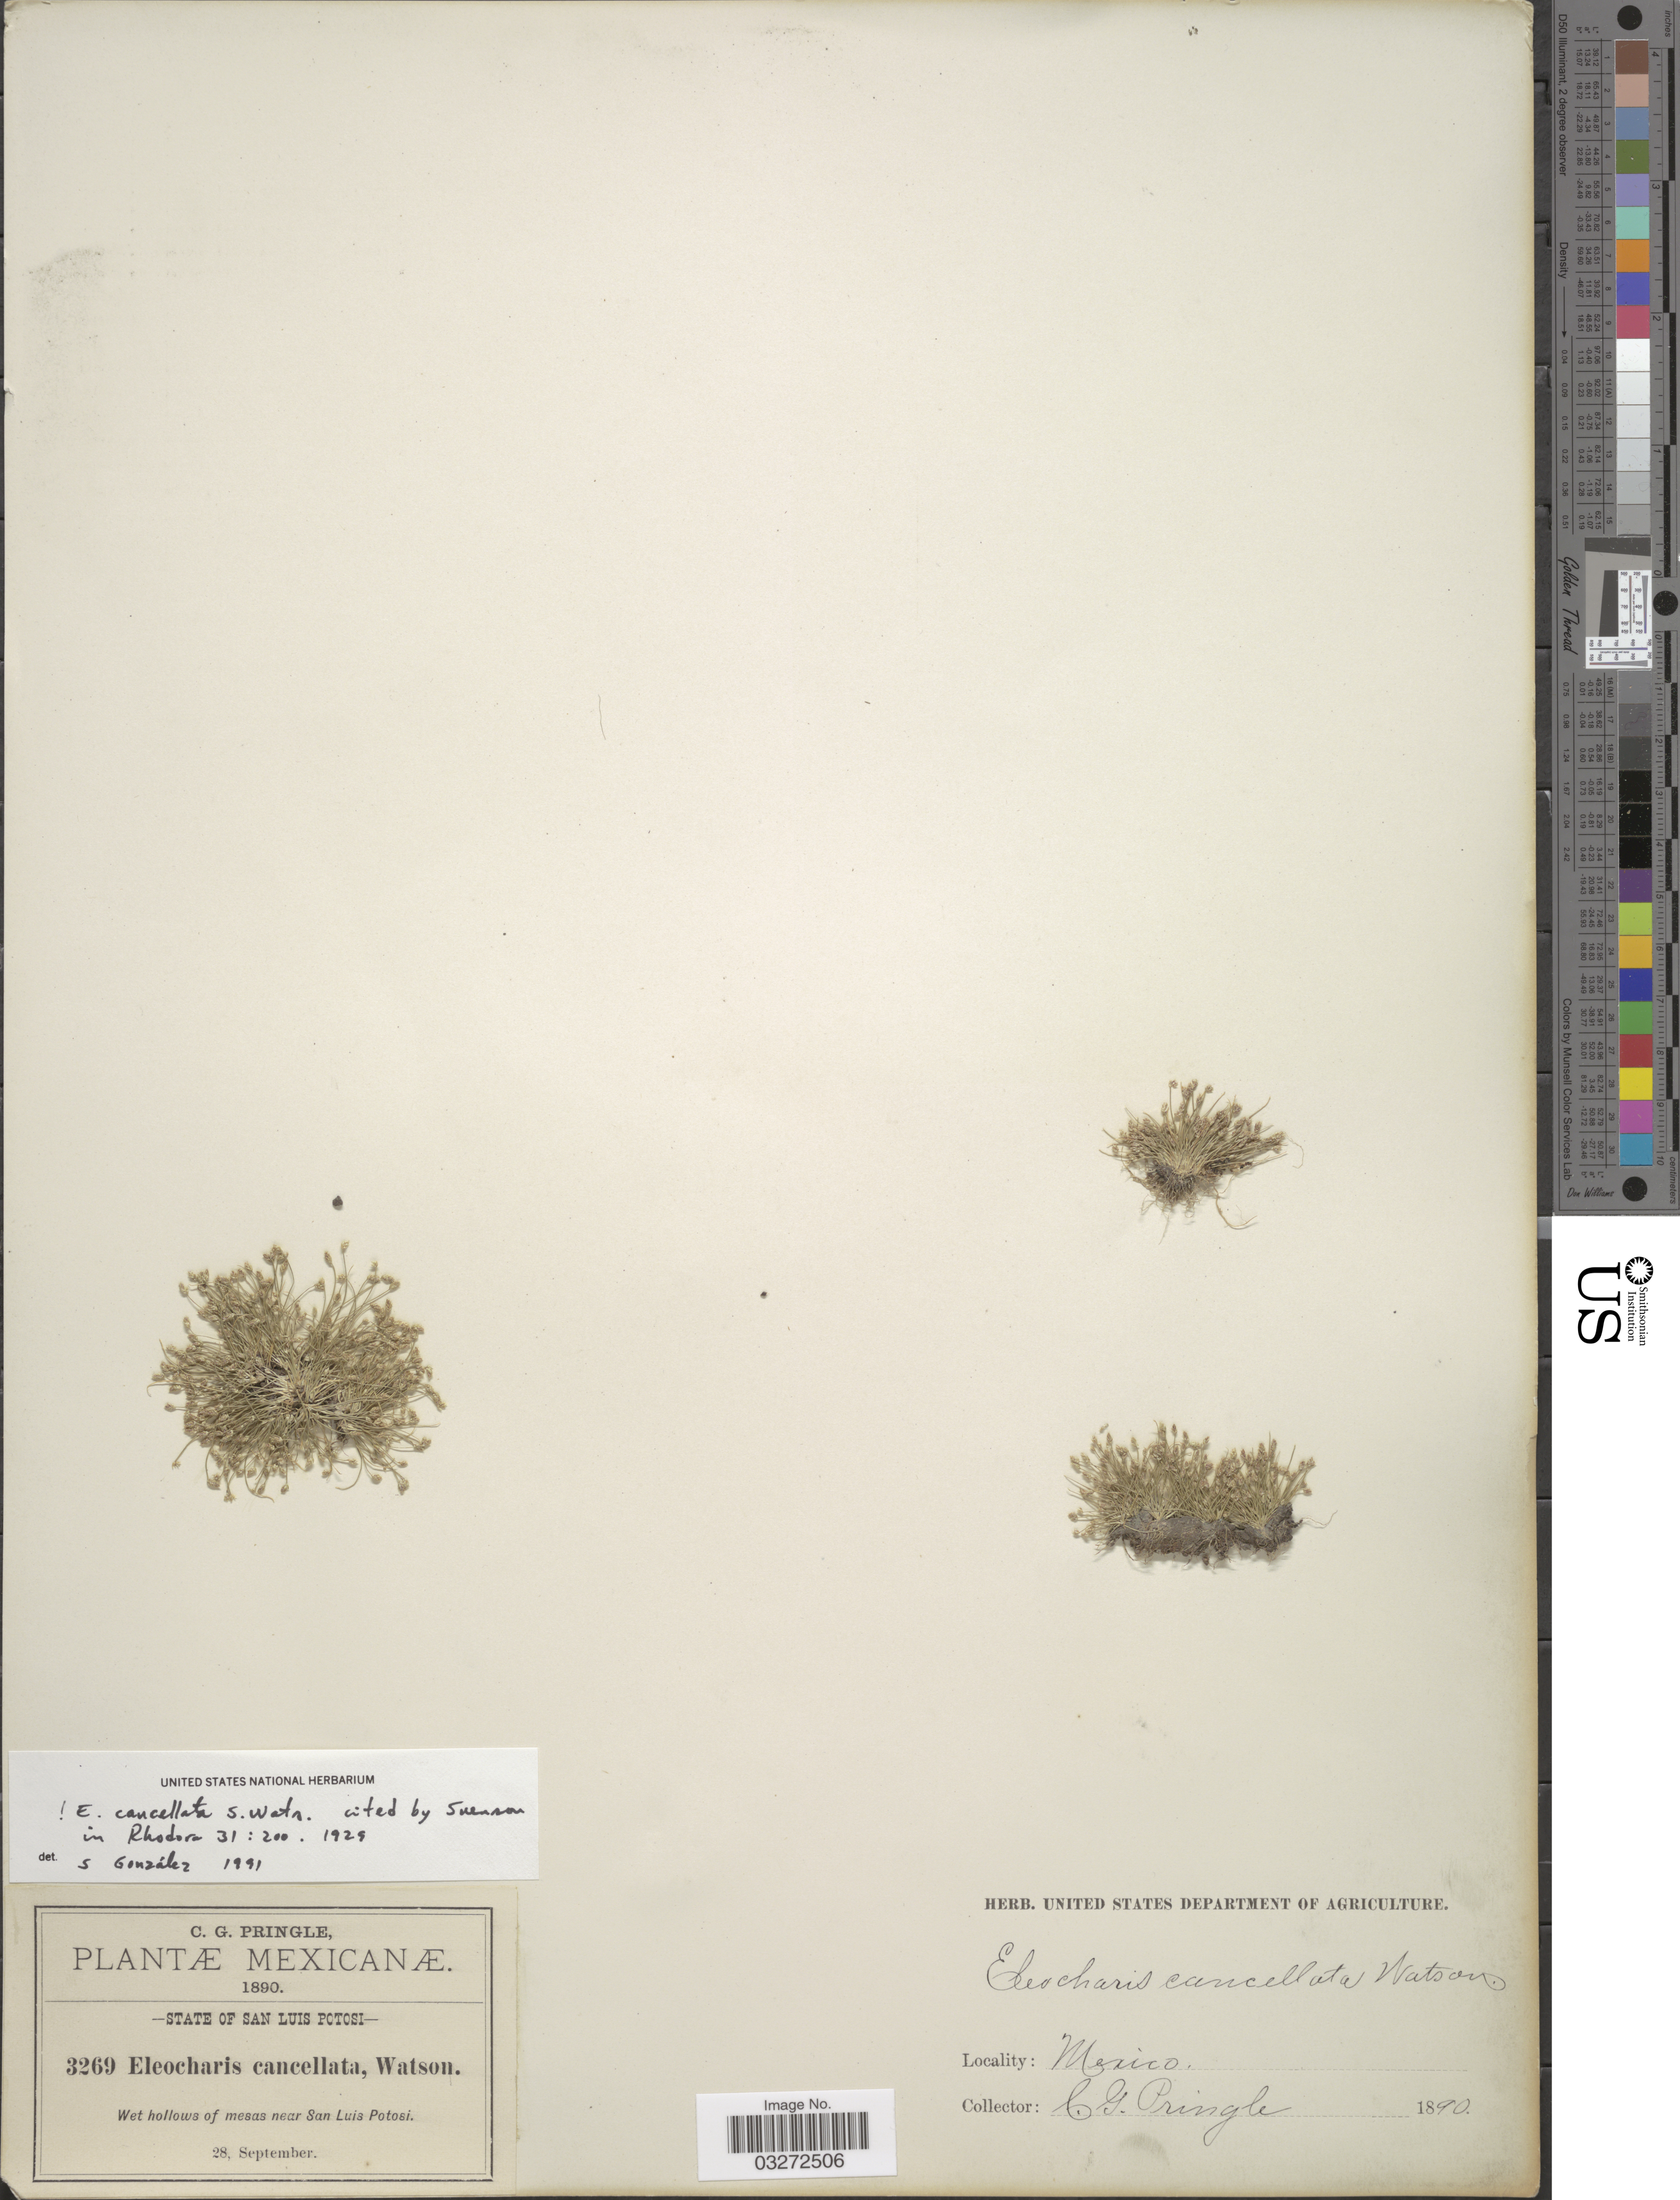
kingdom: Plantae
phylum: Tracheophyta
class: Liliopsida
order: Poales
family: Cyperaceae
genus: Eleocharis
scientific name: Eleocharis cancellata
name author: S. Watson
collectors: C. G. Pringle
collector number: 3269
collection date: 1890-09-28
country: Mexico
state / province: San Luis Potosí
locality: Wet hollows of mesas near San Luis Potosi.